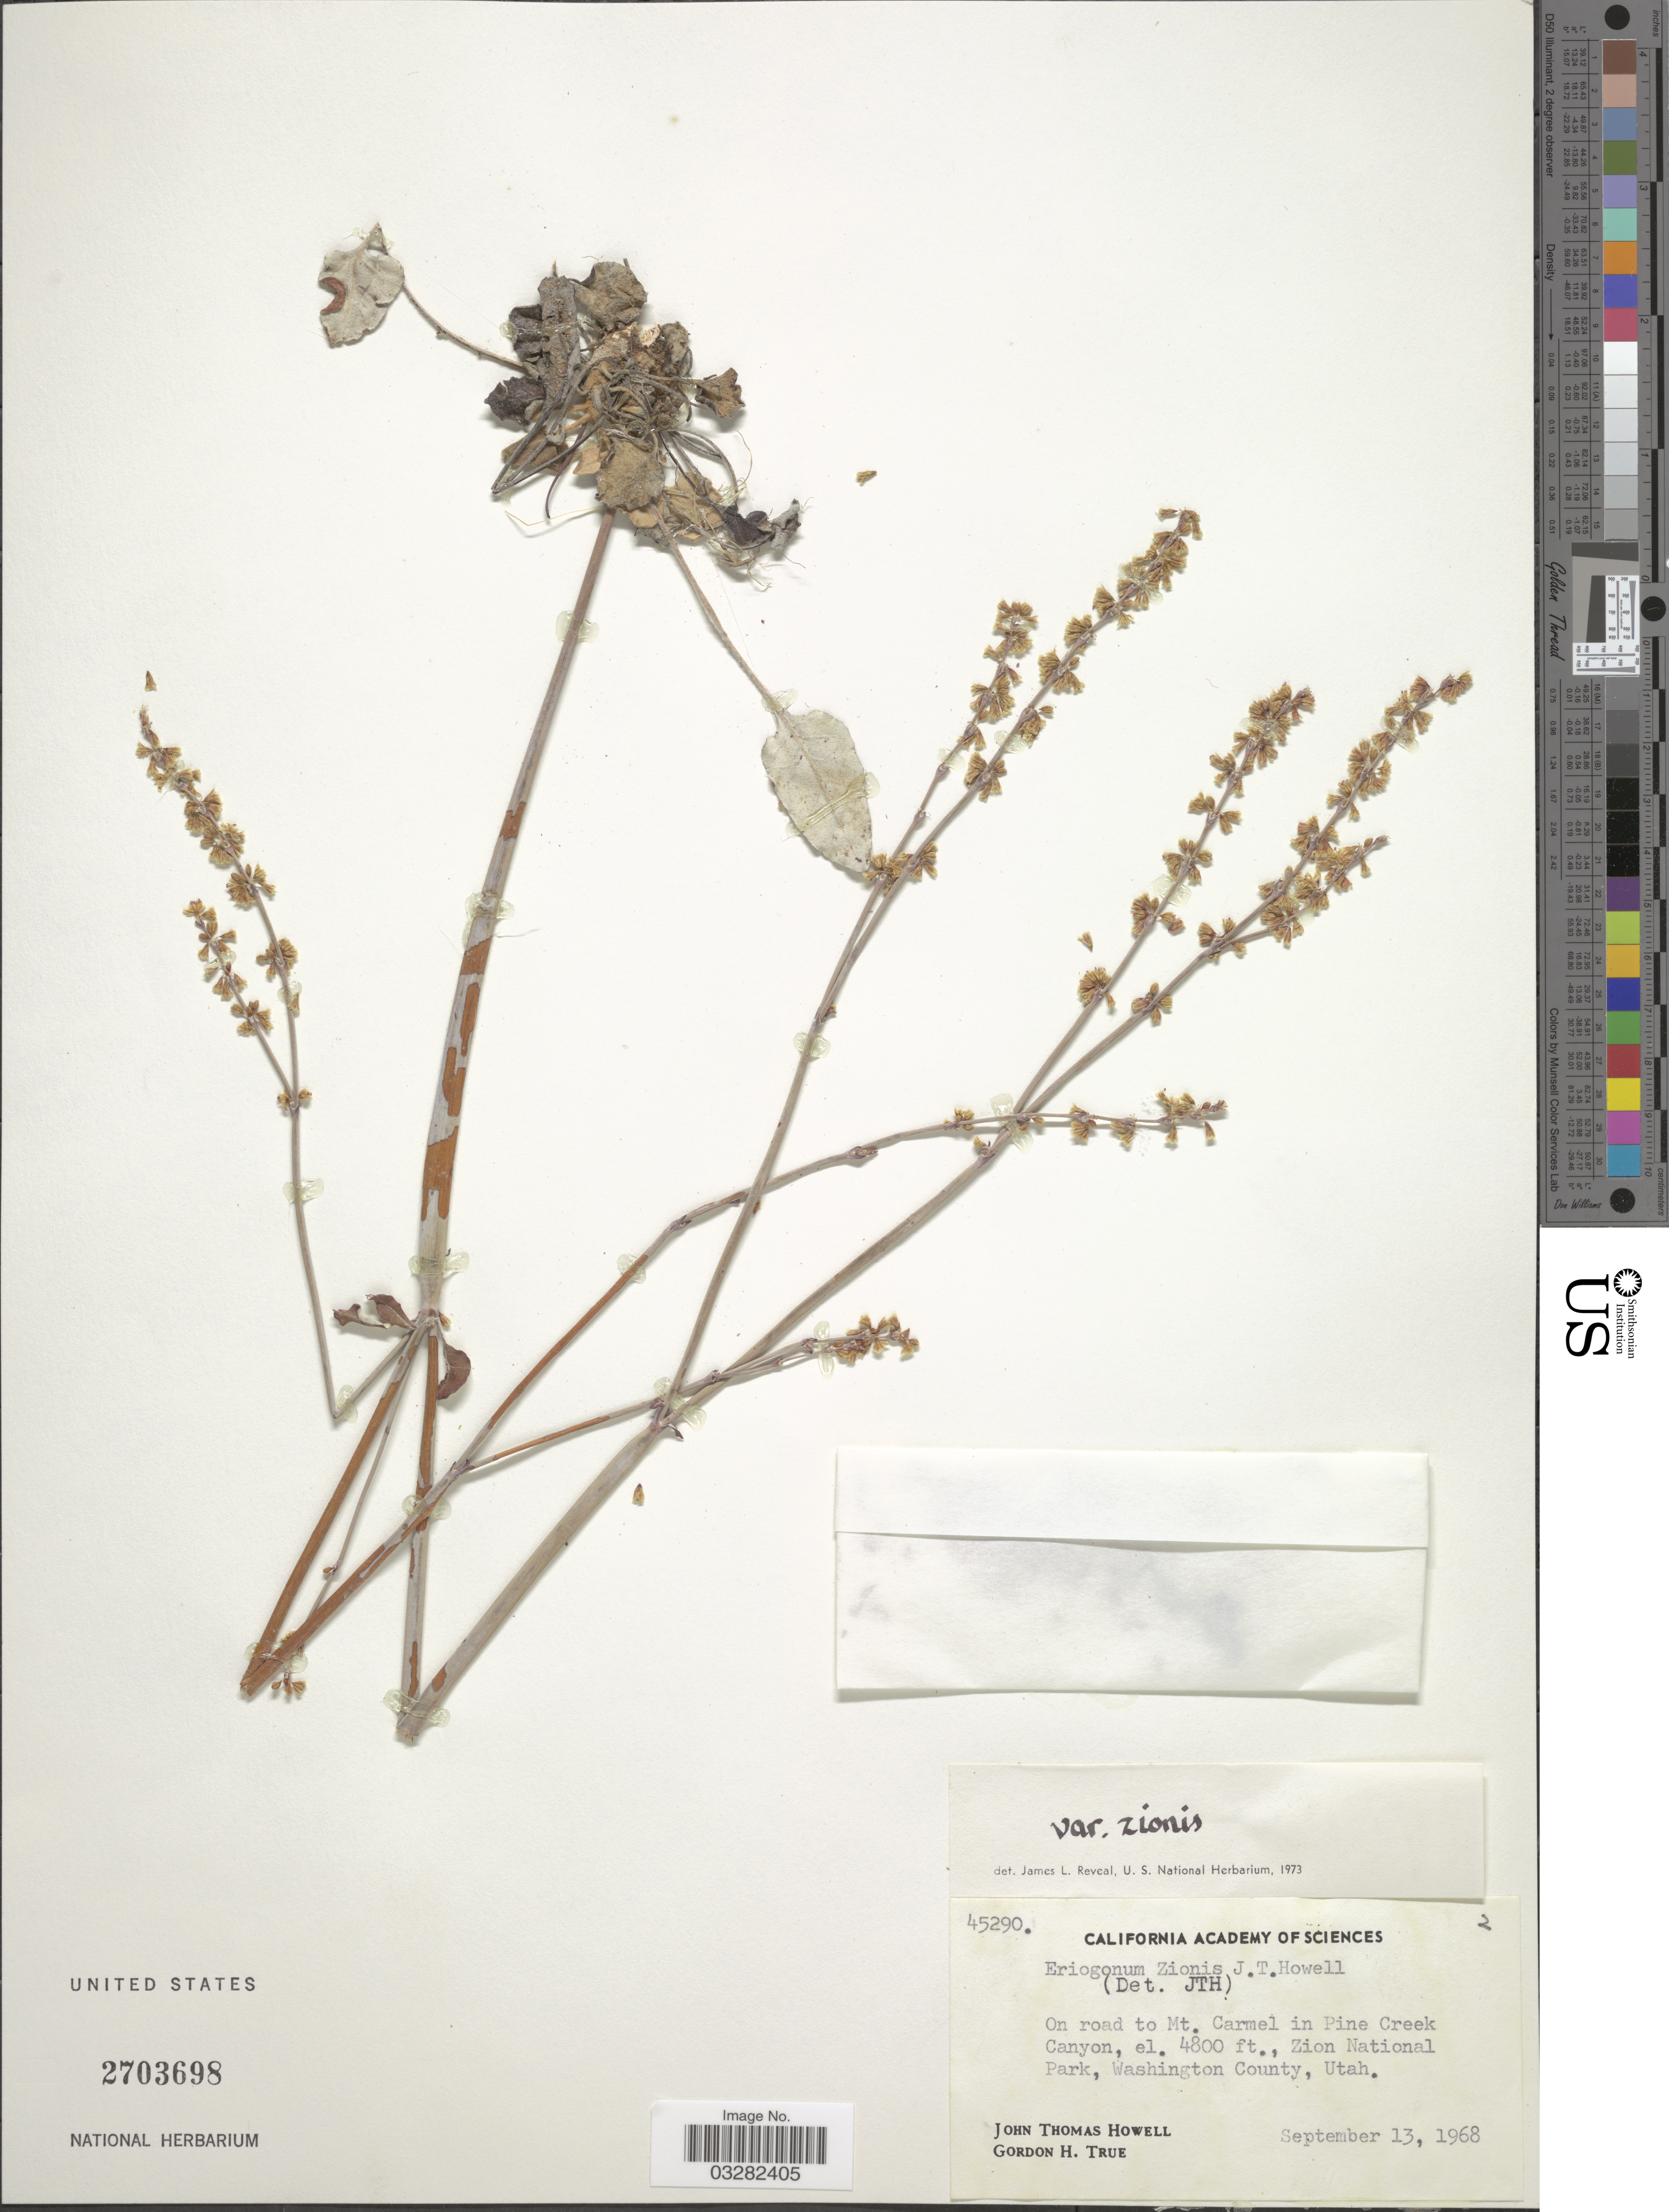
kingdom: Plantae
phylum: Tracheophyta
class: Magnoliopsida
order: Caryophyllales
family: Polygonaceae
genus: Eriogonum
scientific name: Eriogonum zionis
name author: J.T. Howell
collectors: J. T. Howell & G. H. True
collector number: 45290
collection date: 1968-09-13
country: United States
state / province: Utah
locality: On road to Mt. Carmel in Pine Creek Canyon, Zion National Park, Washington County.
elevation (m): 1463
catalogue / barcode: US 2703698